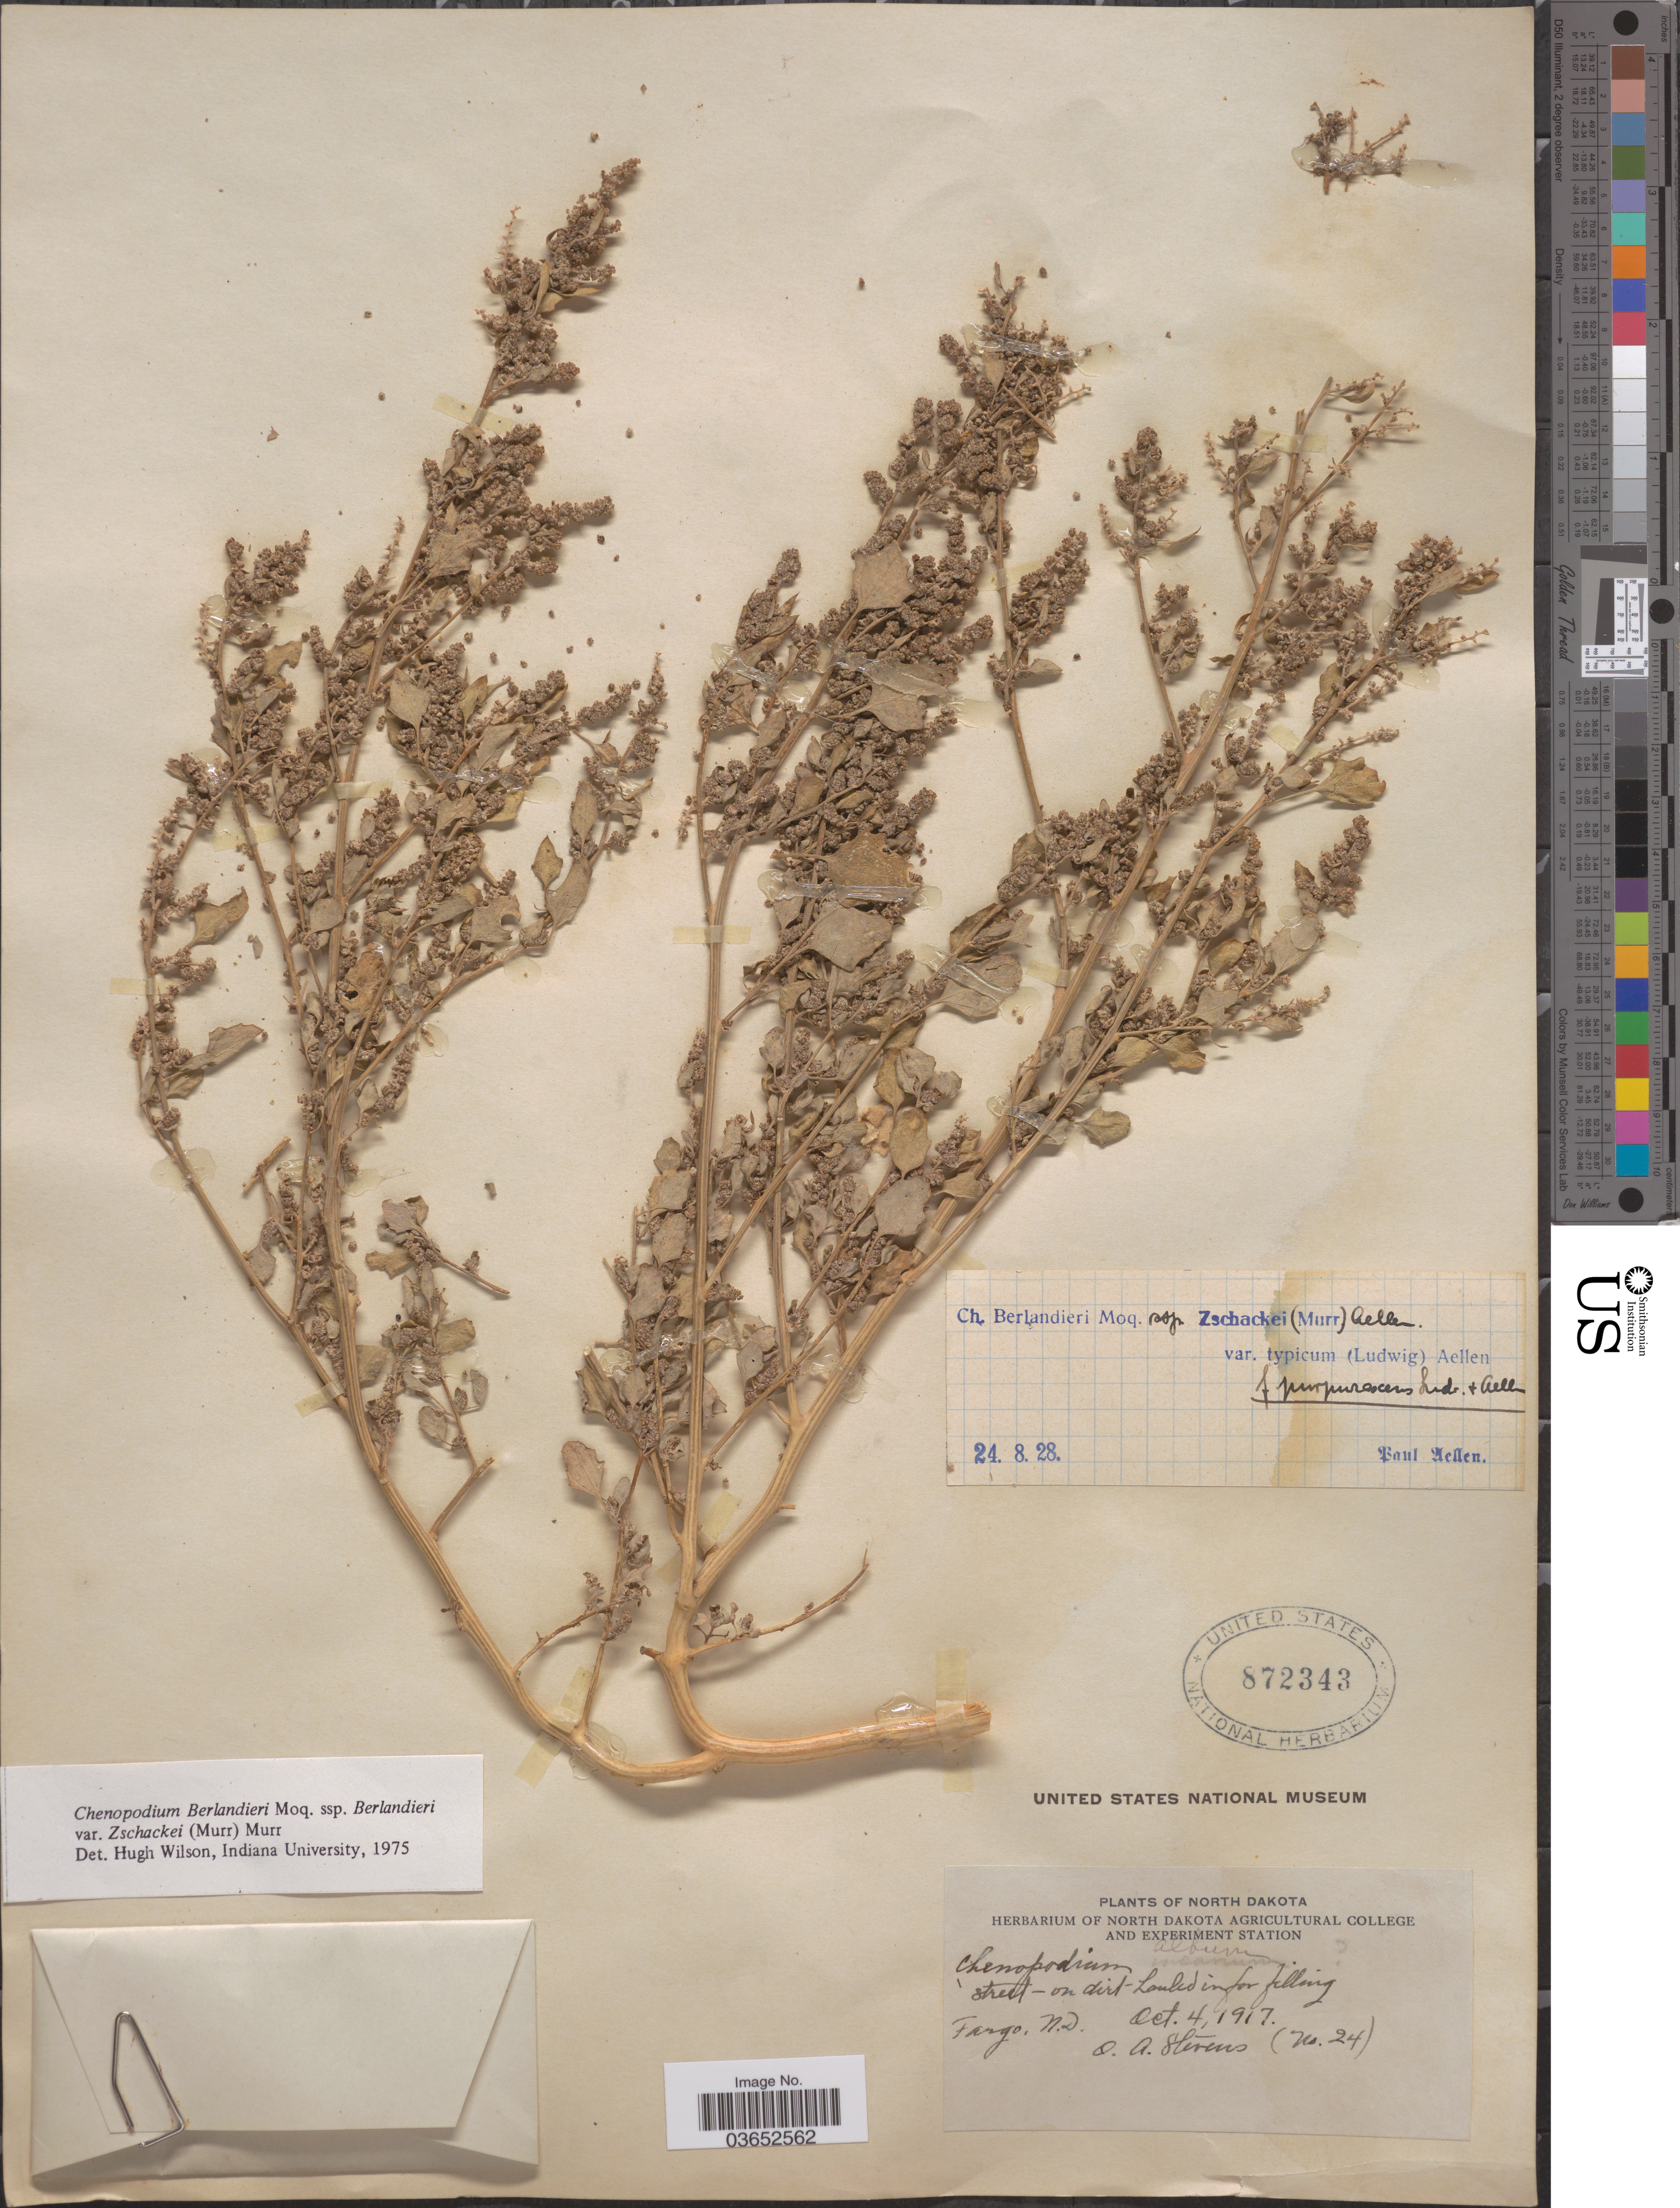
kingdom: Plantae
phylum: Tracheophyta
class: Magnoliopsida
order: Caryophyllales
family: Amaranthaceae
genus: Chenopodium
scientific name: Chenopodium berlandieri var. typicum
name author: A. Ludw. ex Graebn.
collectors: O. A. Stevens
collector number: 24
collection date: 1917-10-04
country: United States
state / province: North Dakota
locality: Fargo.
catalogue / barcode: US 872343